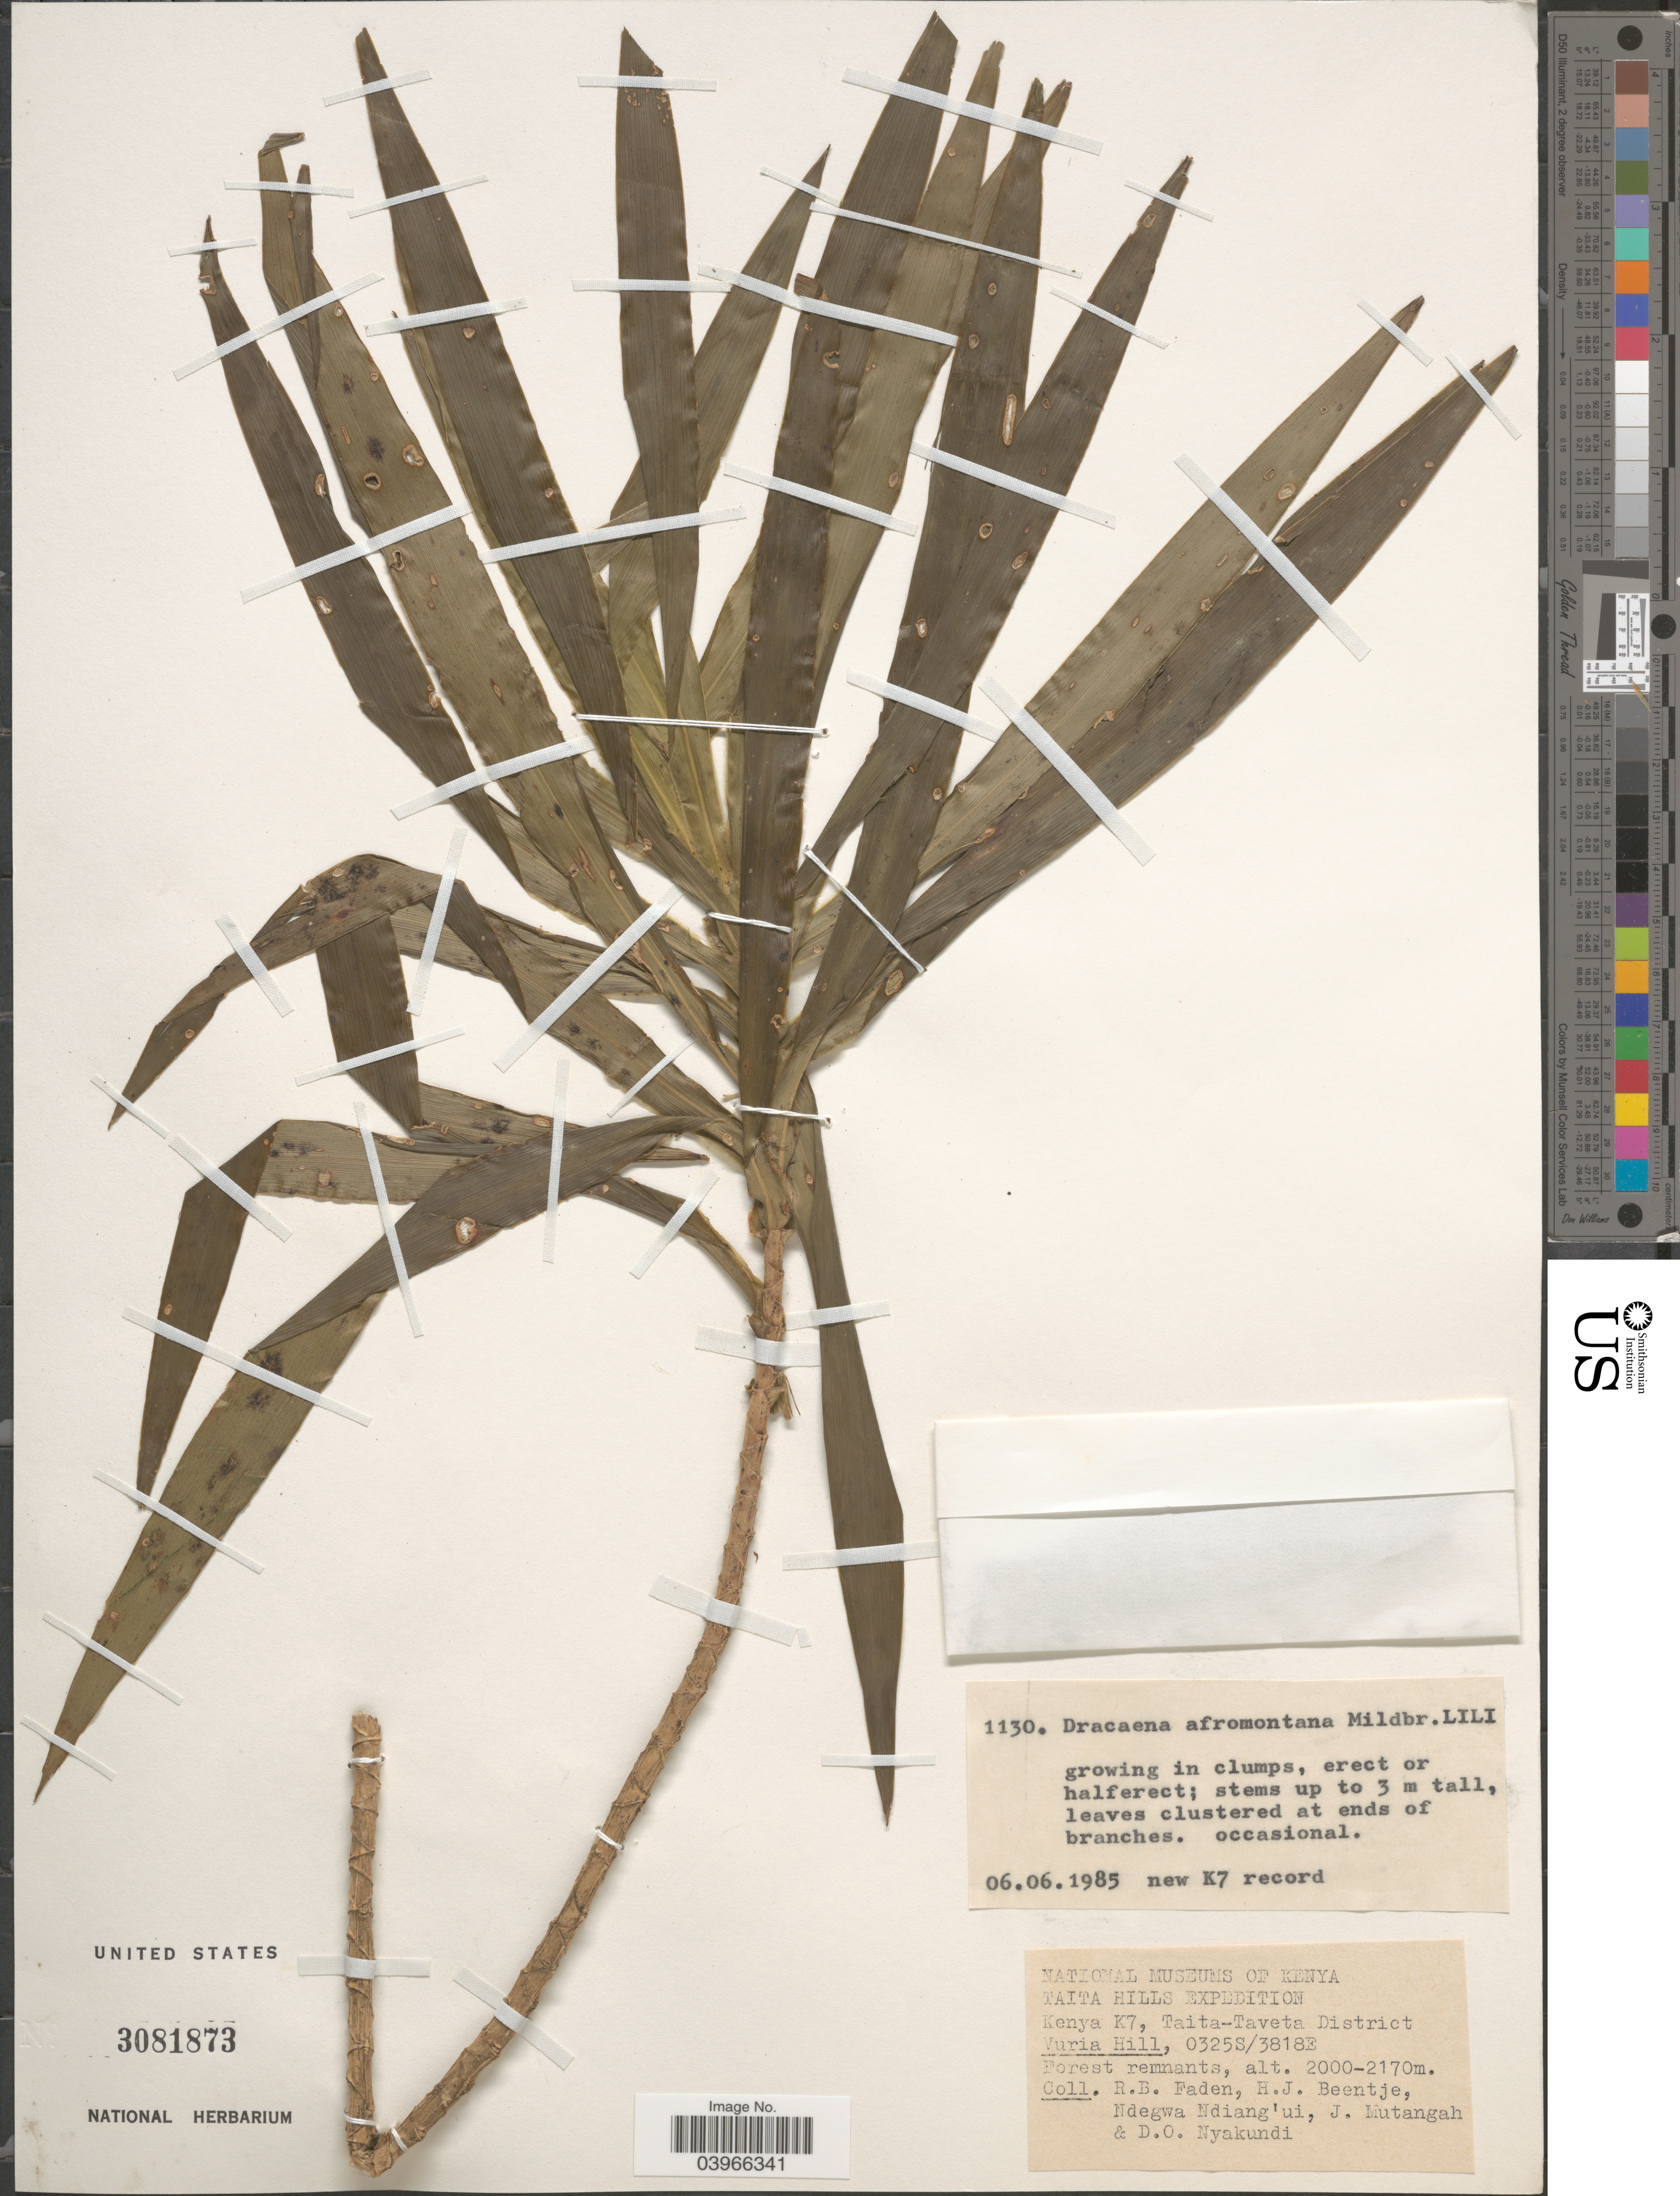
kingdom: Plantae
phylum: Tracheophyta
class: Liliopsida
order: Asparagales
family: Asparagaceae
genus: Dracaena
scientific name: Dracaena afromontana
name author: Mildbr.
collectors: R. B. Faden, H. J. Beentje, Ndegwa Ndiang'ui, J. Mutangah & D. Nyakundi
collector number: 1130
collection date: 1985-06-06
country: Kenya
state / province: Taita Taveta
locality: Kenya K7, Taita-Taveta District. Vuria Hill.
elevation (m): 2000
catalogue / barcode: US 3081873